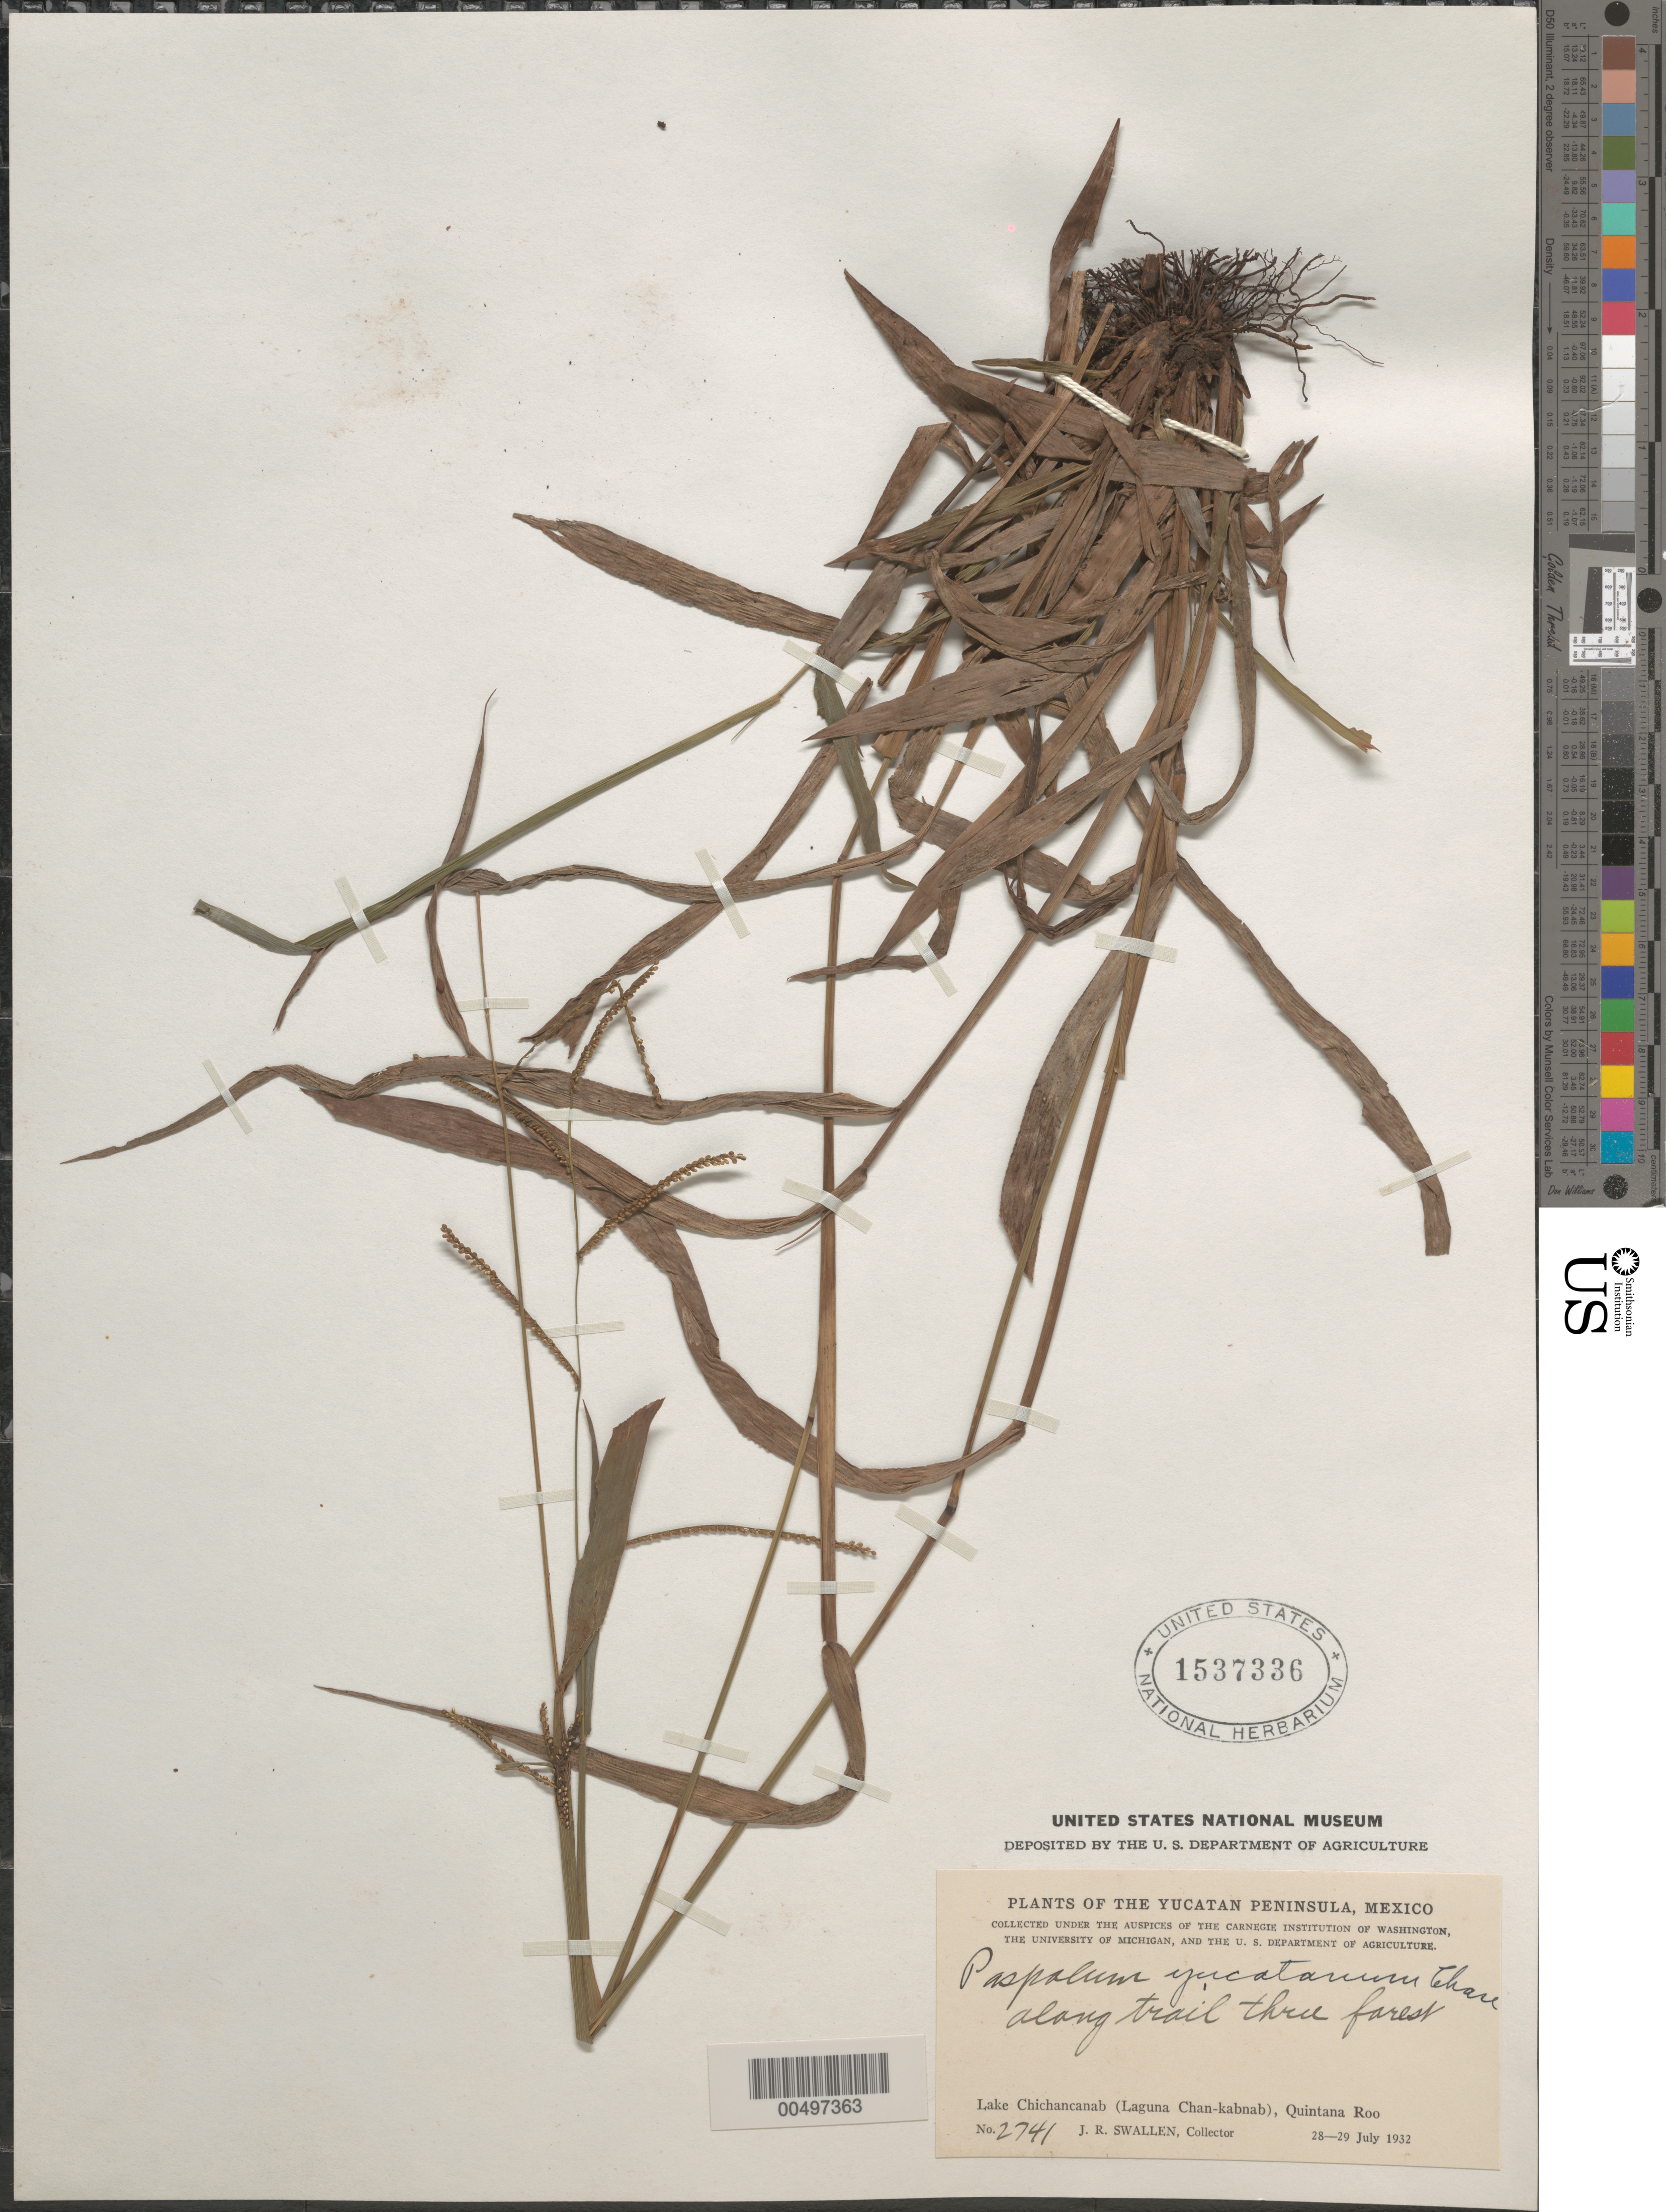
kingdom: Plantae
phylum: Tracheophyta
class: Liliopsida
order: Poales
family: Poaceae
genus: Paspalum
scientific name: Paspalum blodgettii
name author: Chapm.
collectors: J. R. Swallen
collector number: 2741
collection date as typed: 28 Jul 1932 to 29 Jul 1932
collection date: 1932-07-28/1932-07-29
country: Mexico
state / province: Quintana Roo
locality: Yucatan Peninsula, Lake Chichancanab (Laguna Chan-kabnab)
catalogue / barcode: US 1537336